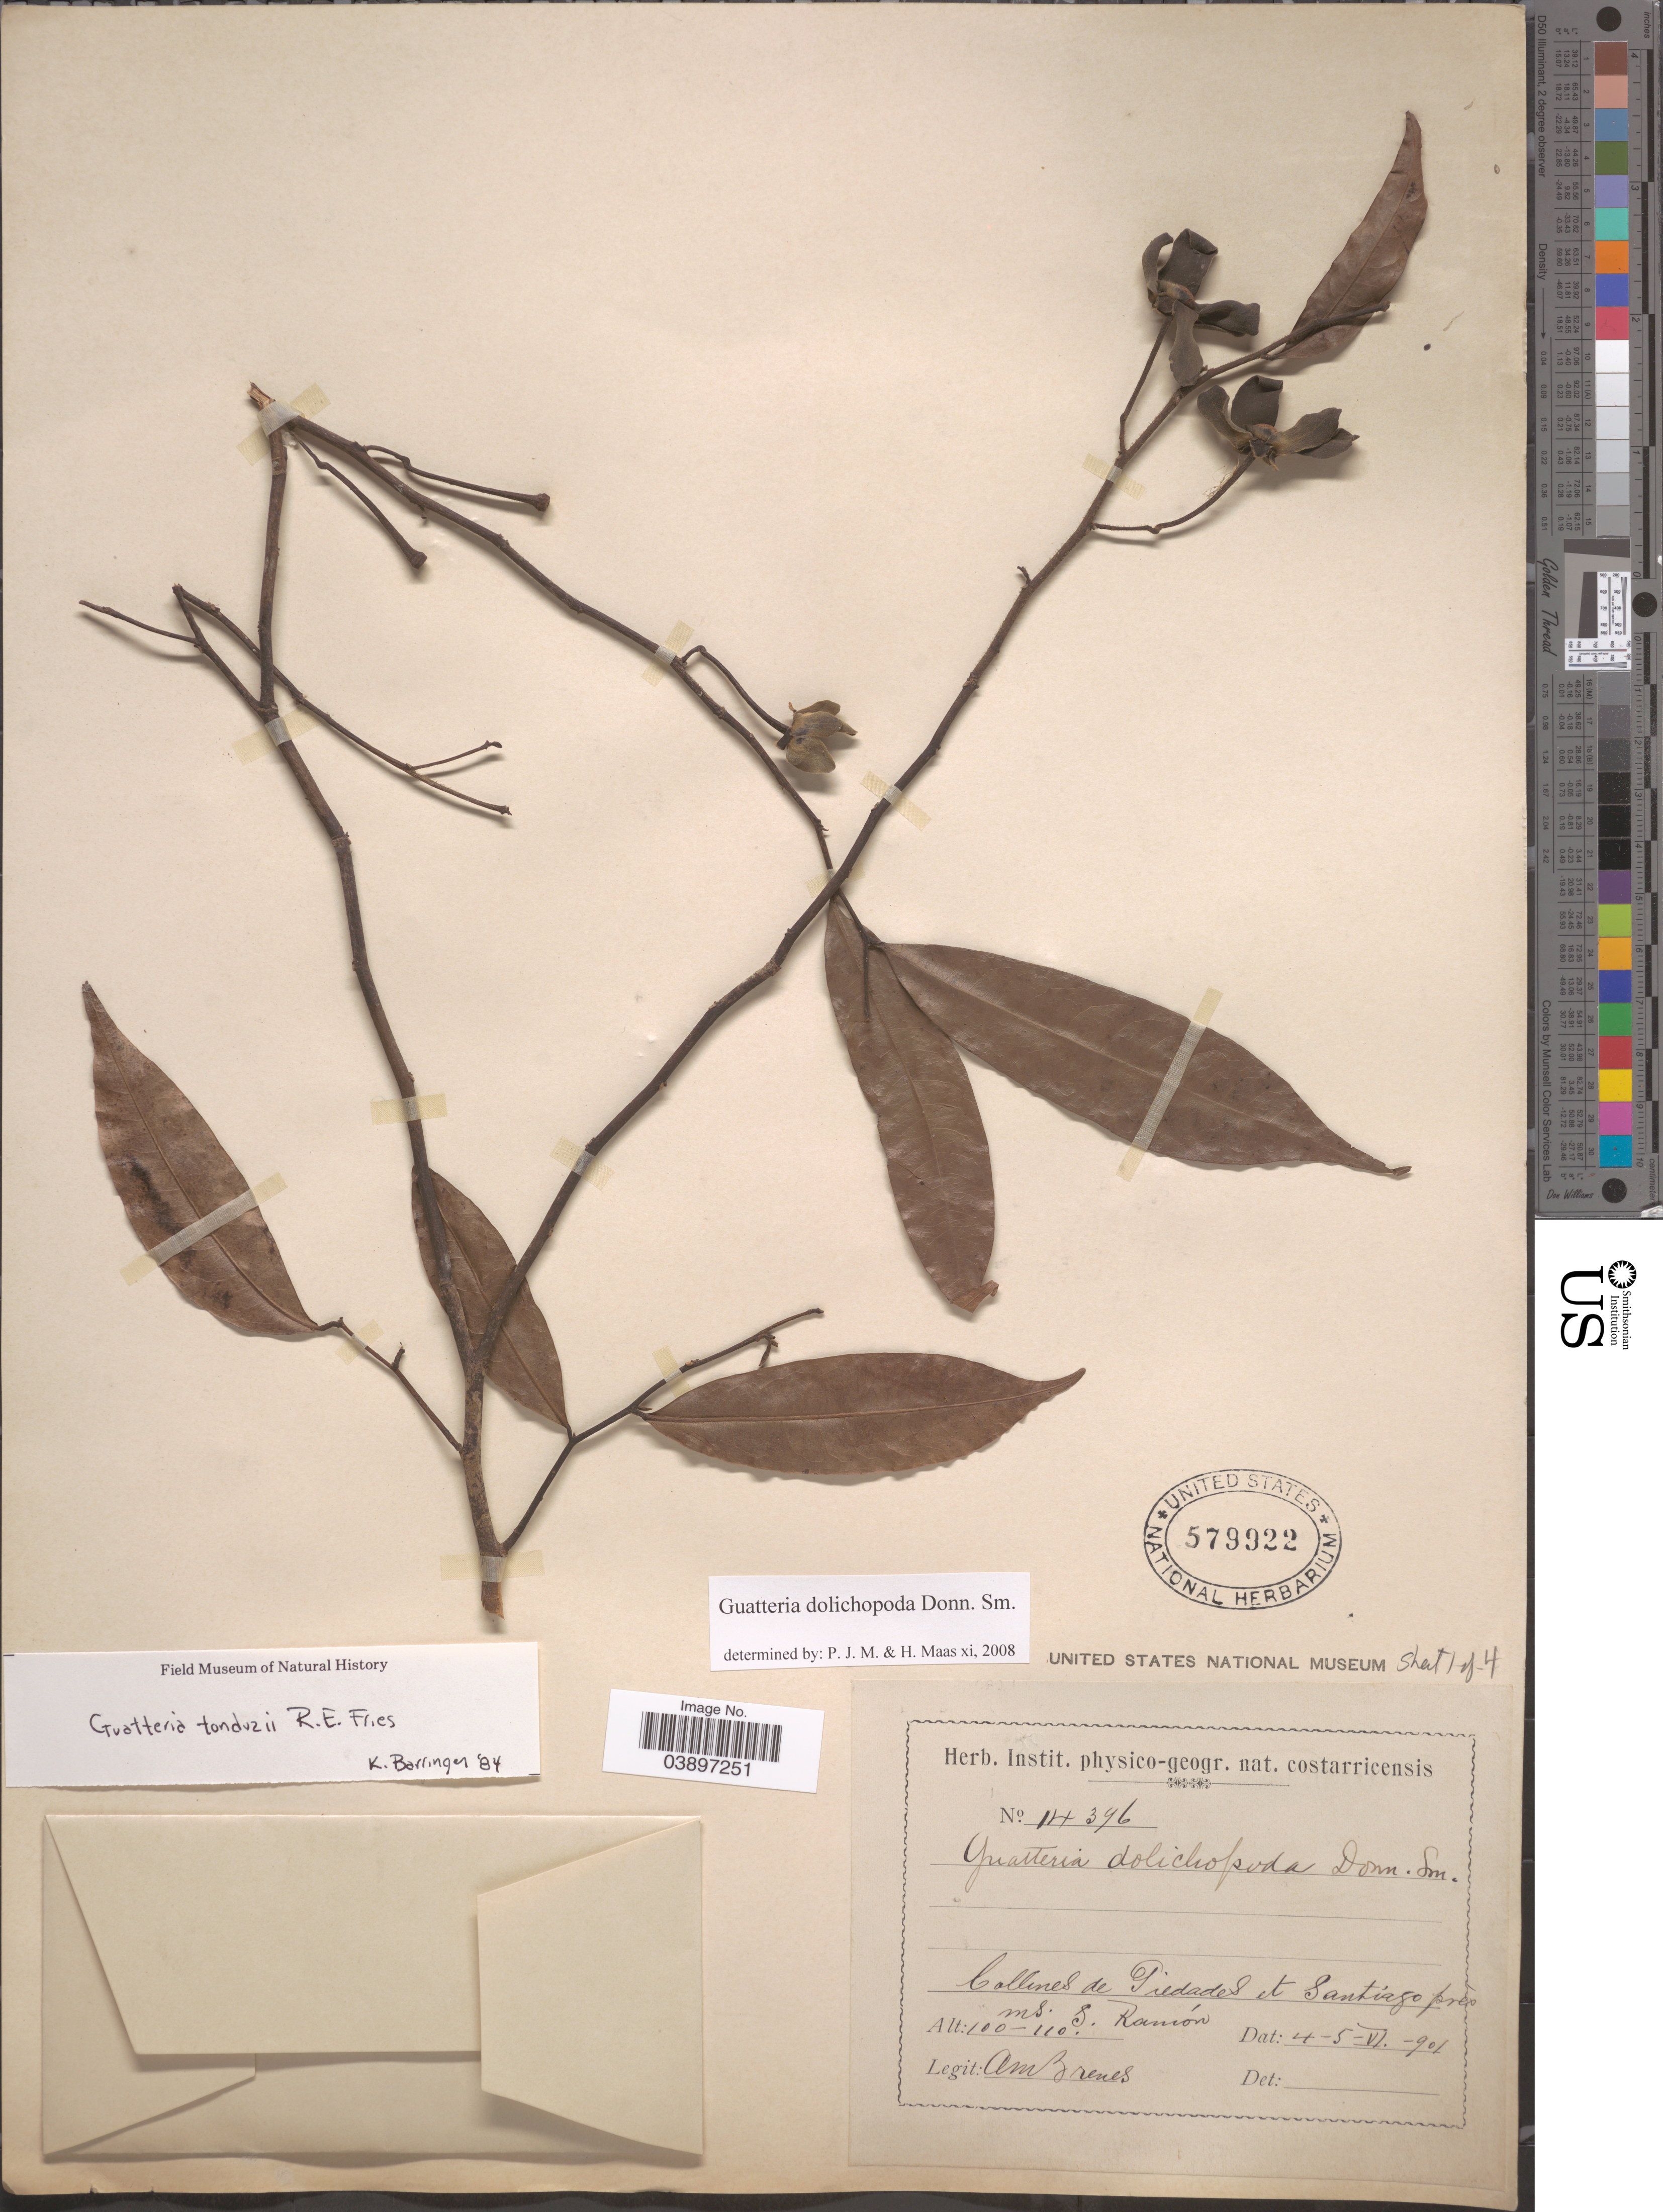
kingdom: Plantae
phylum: Tracheophyta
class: Magnoliopsida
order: Magnoliales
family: Annonaceae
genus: Guatteria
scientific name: Guatteria dolichopoda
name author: Donn. Sm.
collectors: A. Brenes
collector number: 14396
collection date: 1901-06-04/1901-06-05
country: Costa Rica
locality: Collines de Piedades et Santiago près S. Ramón.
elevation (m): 100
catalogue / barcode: US 579922